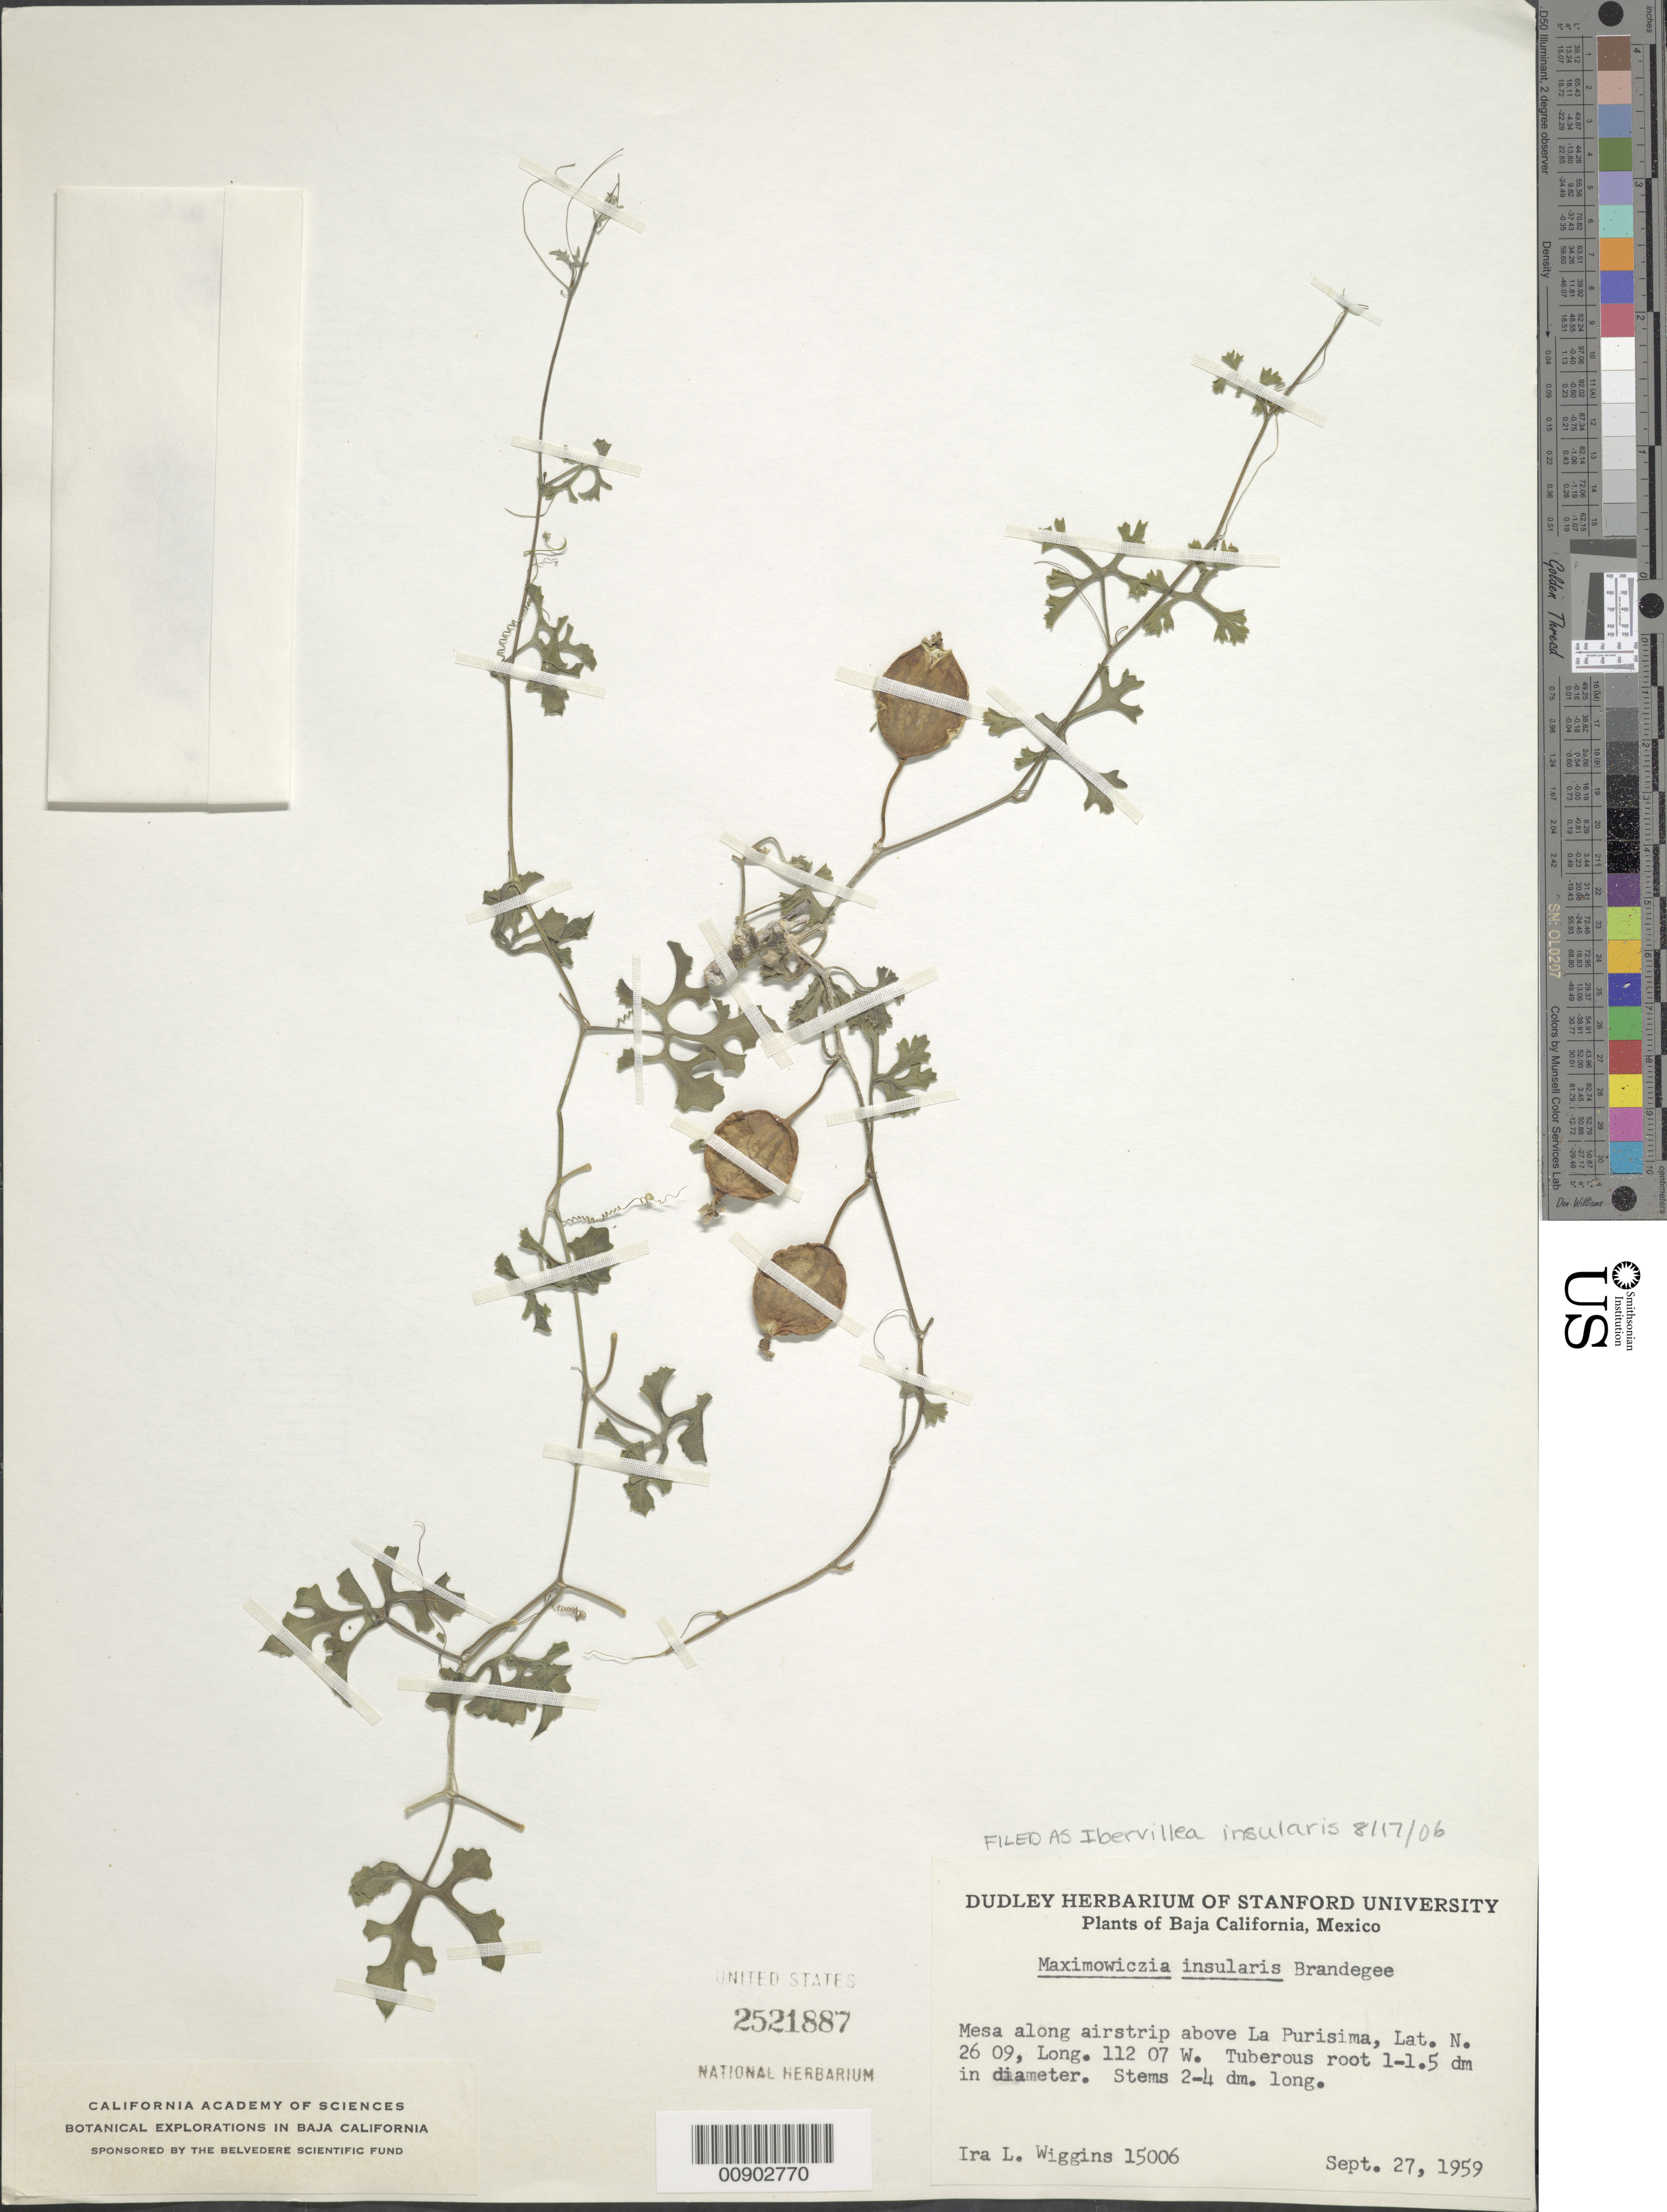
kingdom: Plantae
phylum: Tracheophyta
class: Magnoliopsida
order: Cucurbitales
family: Cucurbitaceae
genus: Ibervillea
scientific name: Ibervillea insularis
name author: (Brandegee) Wiggins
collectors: I. L. Wiggins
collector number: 15006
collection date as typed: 27 Sep 1959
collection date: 1959-09-27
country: Mexico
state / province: Baja California Sur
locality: Mesa along airstrip above La Purísima.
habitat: Mesa along airstrip.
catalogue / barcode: US 2521887